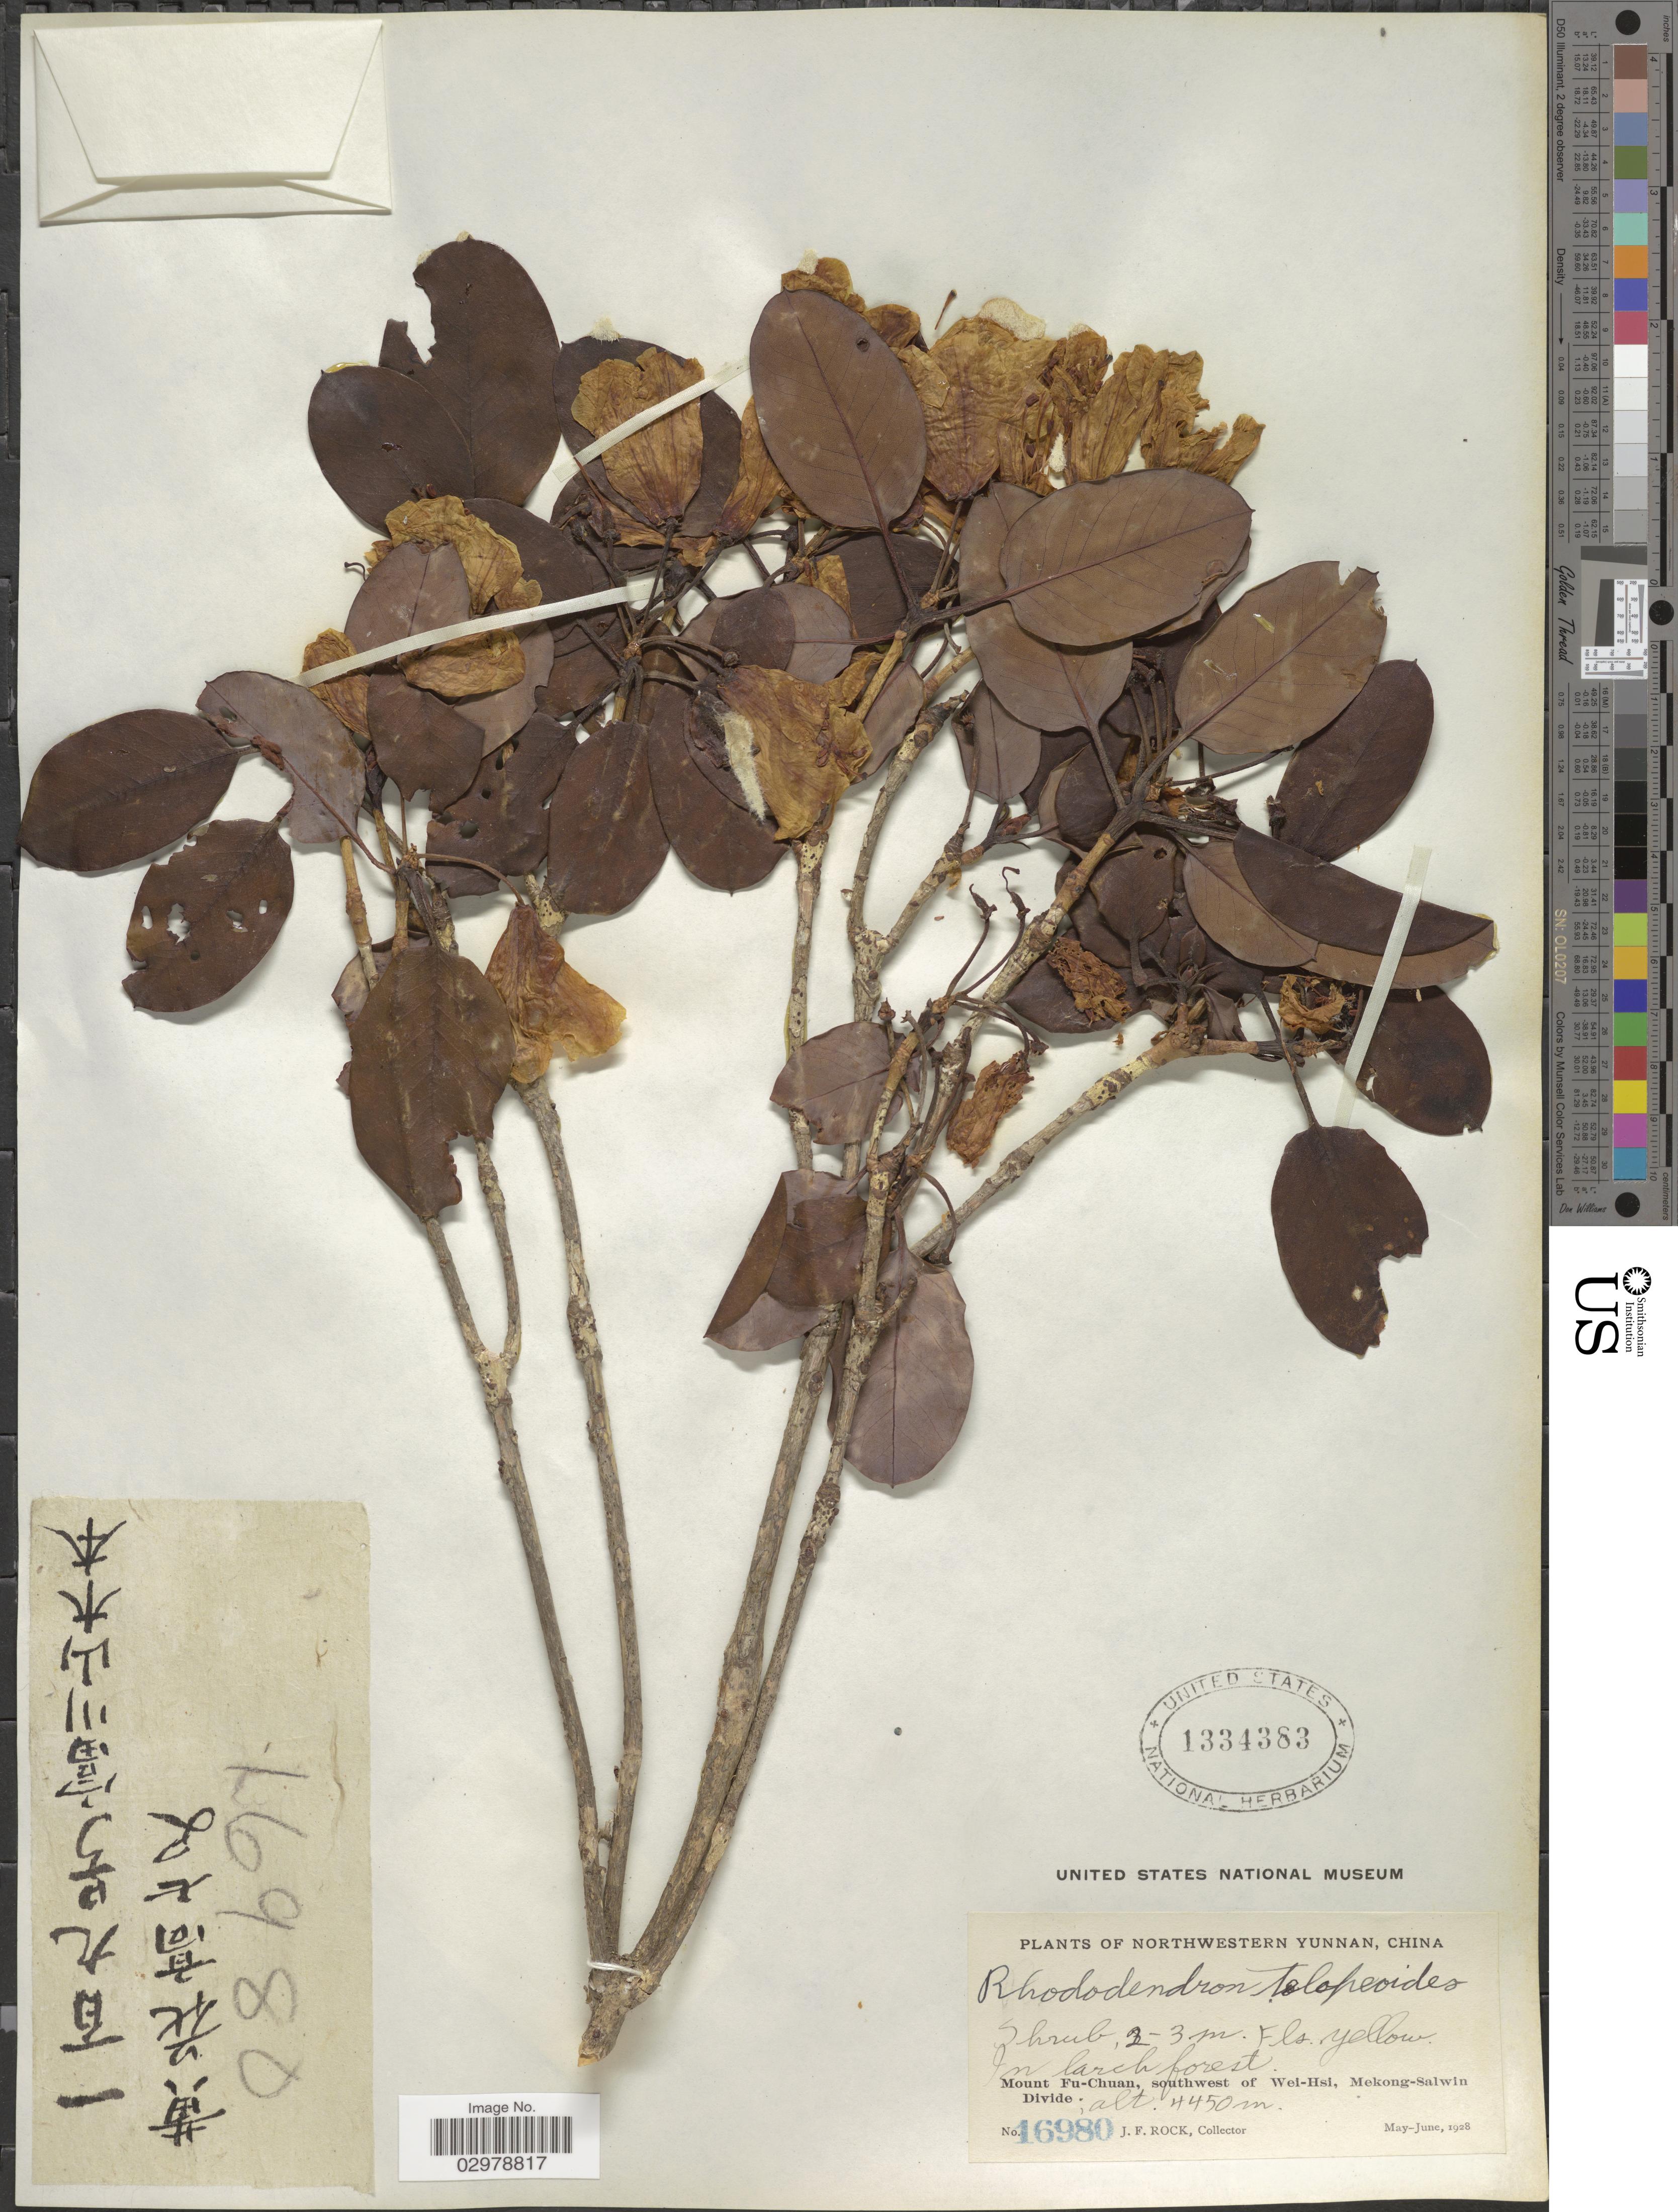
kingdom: Plantae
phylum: Tracheophyta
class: Magnoliopsida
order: Ericales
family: Ericaceae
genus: Rhododendron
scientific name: Rhododendron telopeum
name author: Balf. f. & Forrest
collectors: J. Rock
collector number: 16980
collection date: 1928-05/1928-06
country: China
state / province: Yunnan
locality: Northwestern Yunnan. Mount Fu-Chuan, southwest of Wei-Hsi, Mekong-Salwin Divide.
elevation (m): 4450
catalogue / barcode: US 1334383